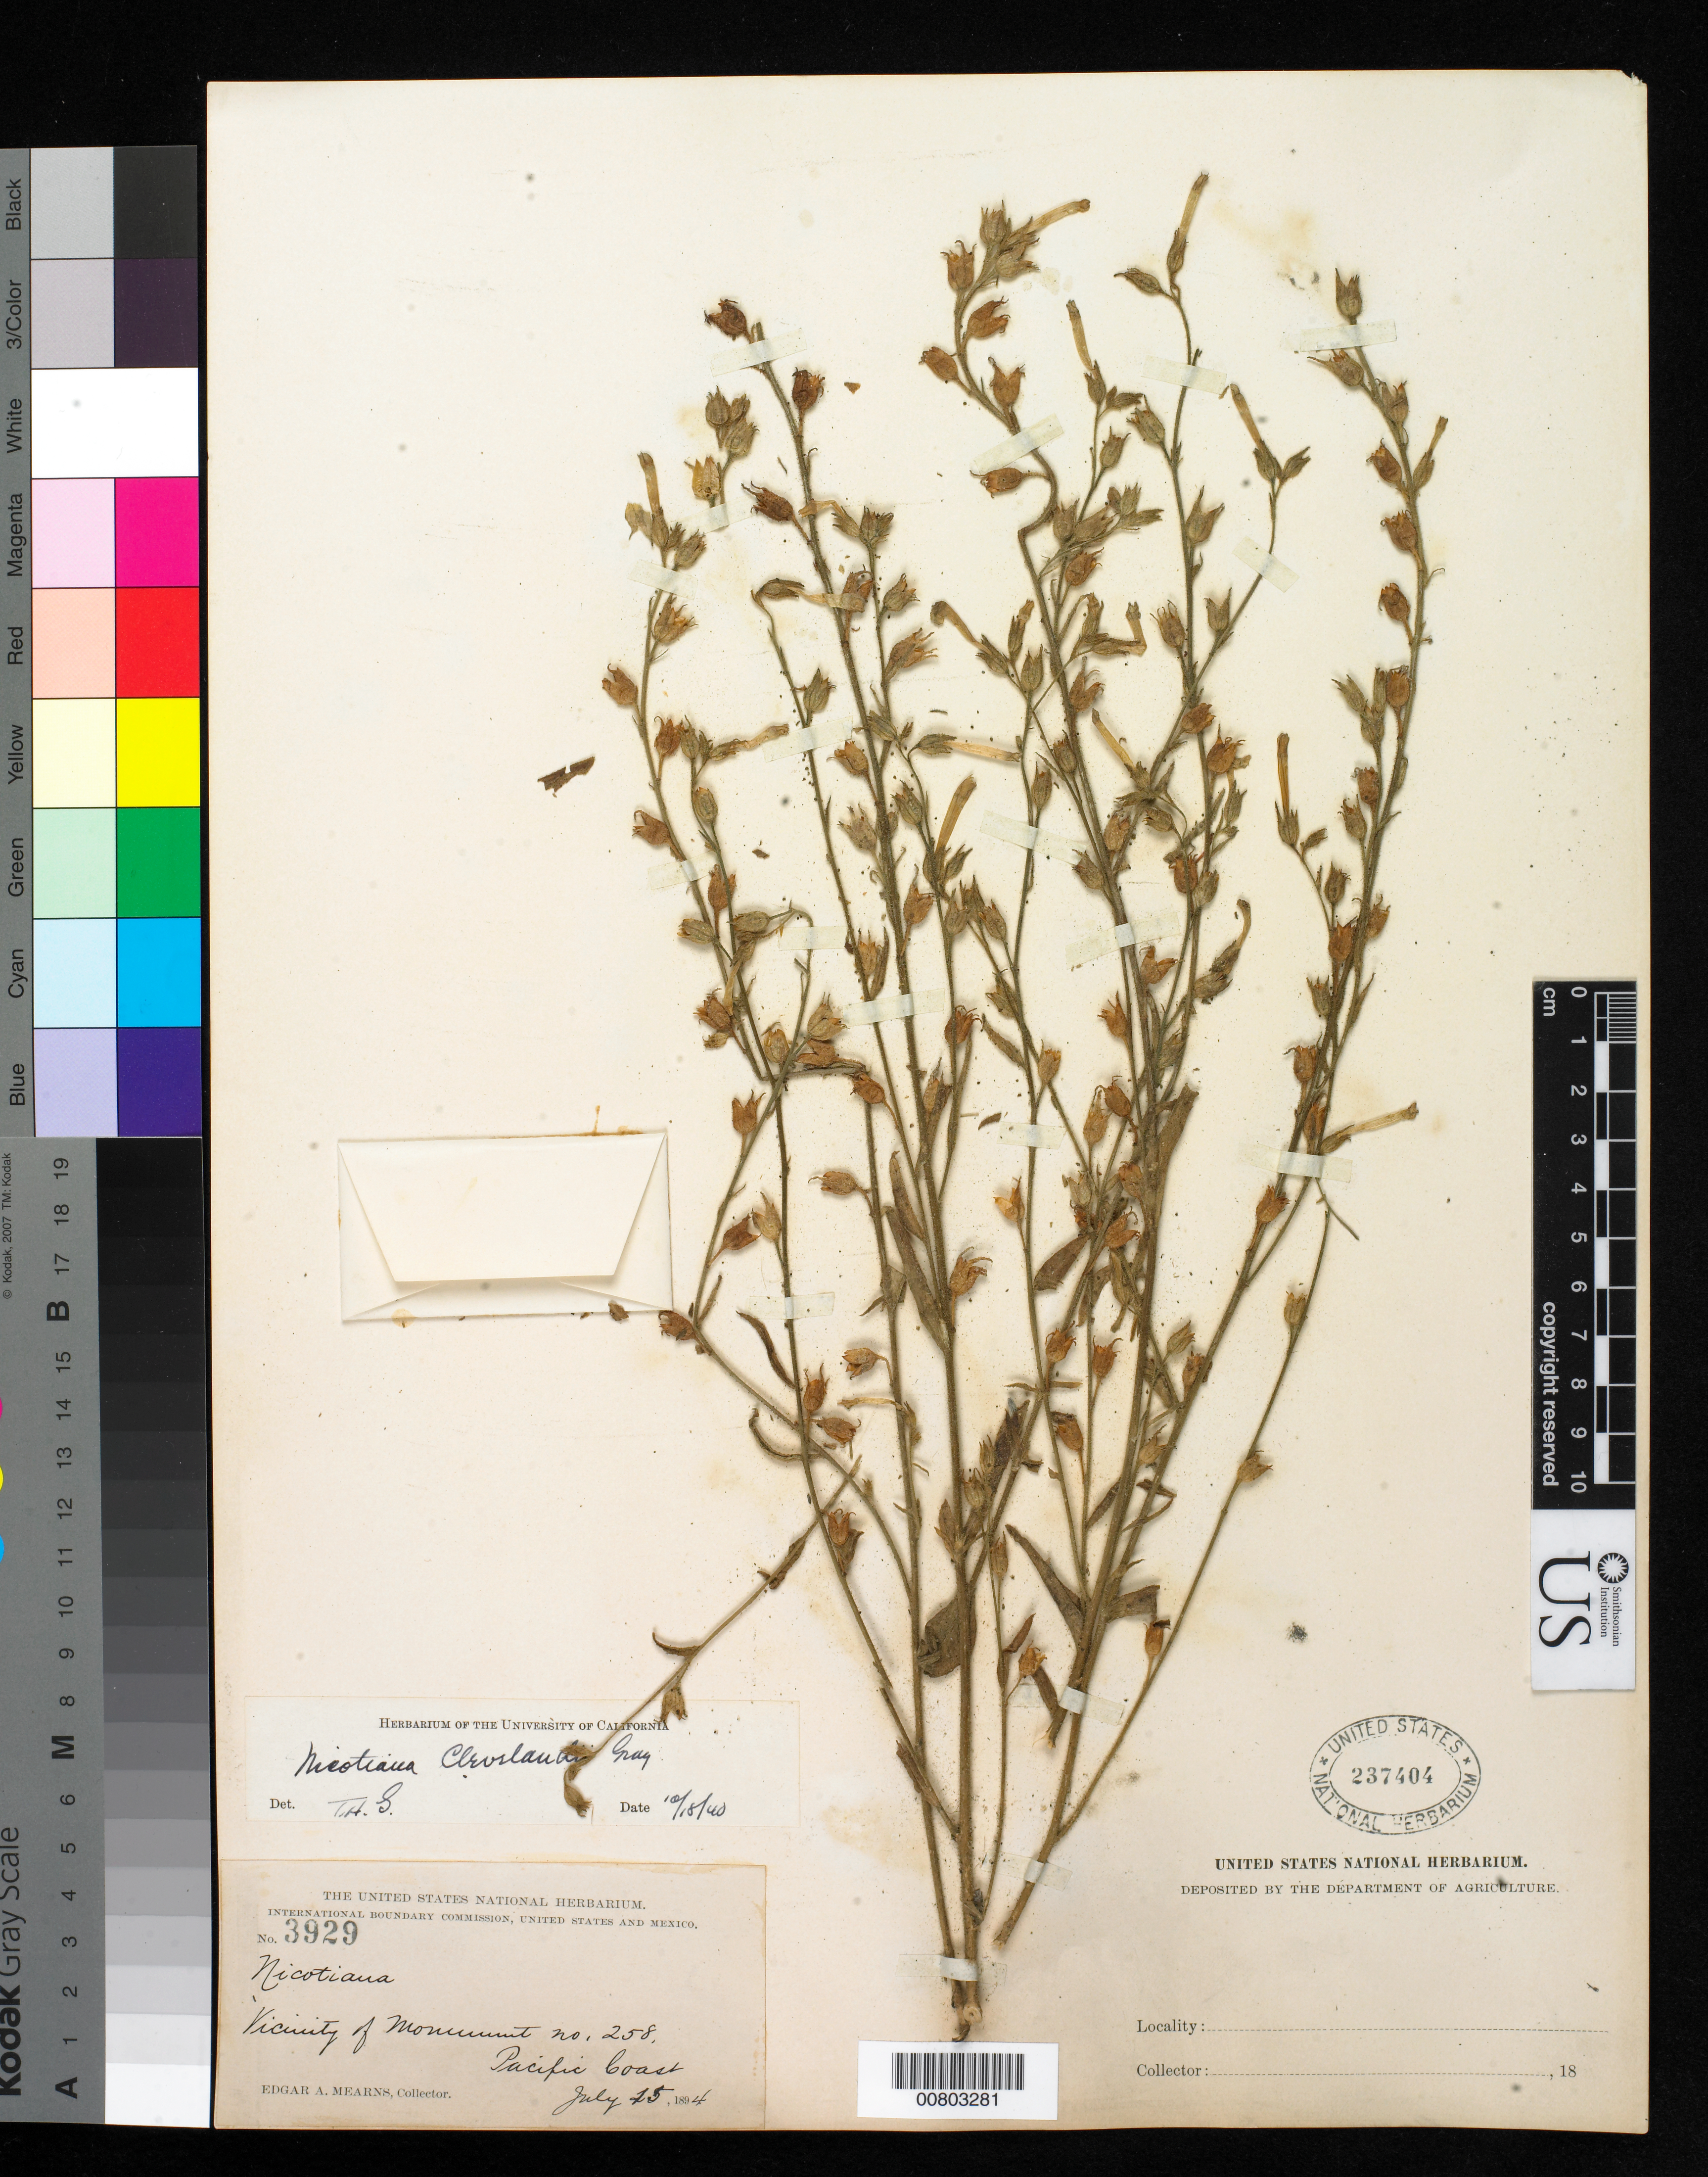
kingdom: Plantae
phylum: Tracheophyta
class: Magnoliopsida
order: Solanales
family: Solanaceae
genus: Nicotiana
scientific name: Nicotiana clevelandii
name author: A. Gray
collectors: E. A. Mearns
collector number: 3929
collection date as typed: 15 Jul 1894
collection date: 1894-07-15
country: United States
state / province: California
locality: Vicinity of monument no. 258, Pacific Coast.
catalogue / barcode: US 237404